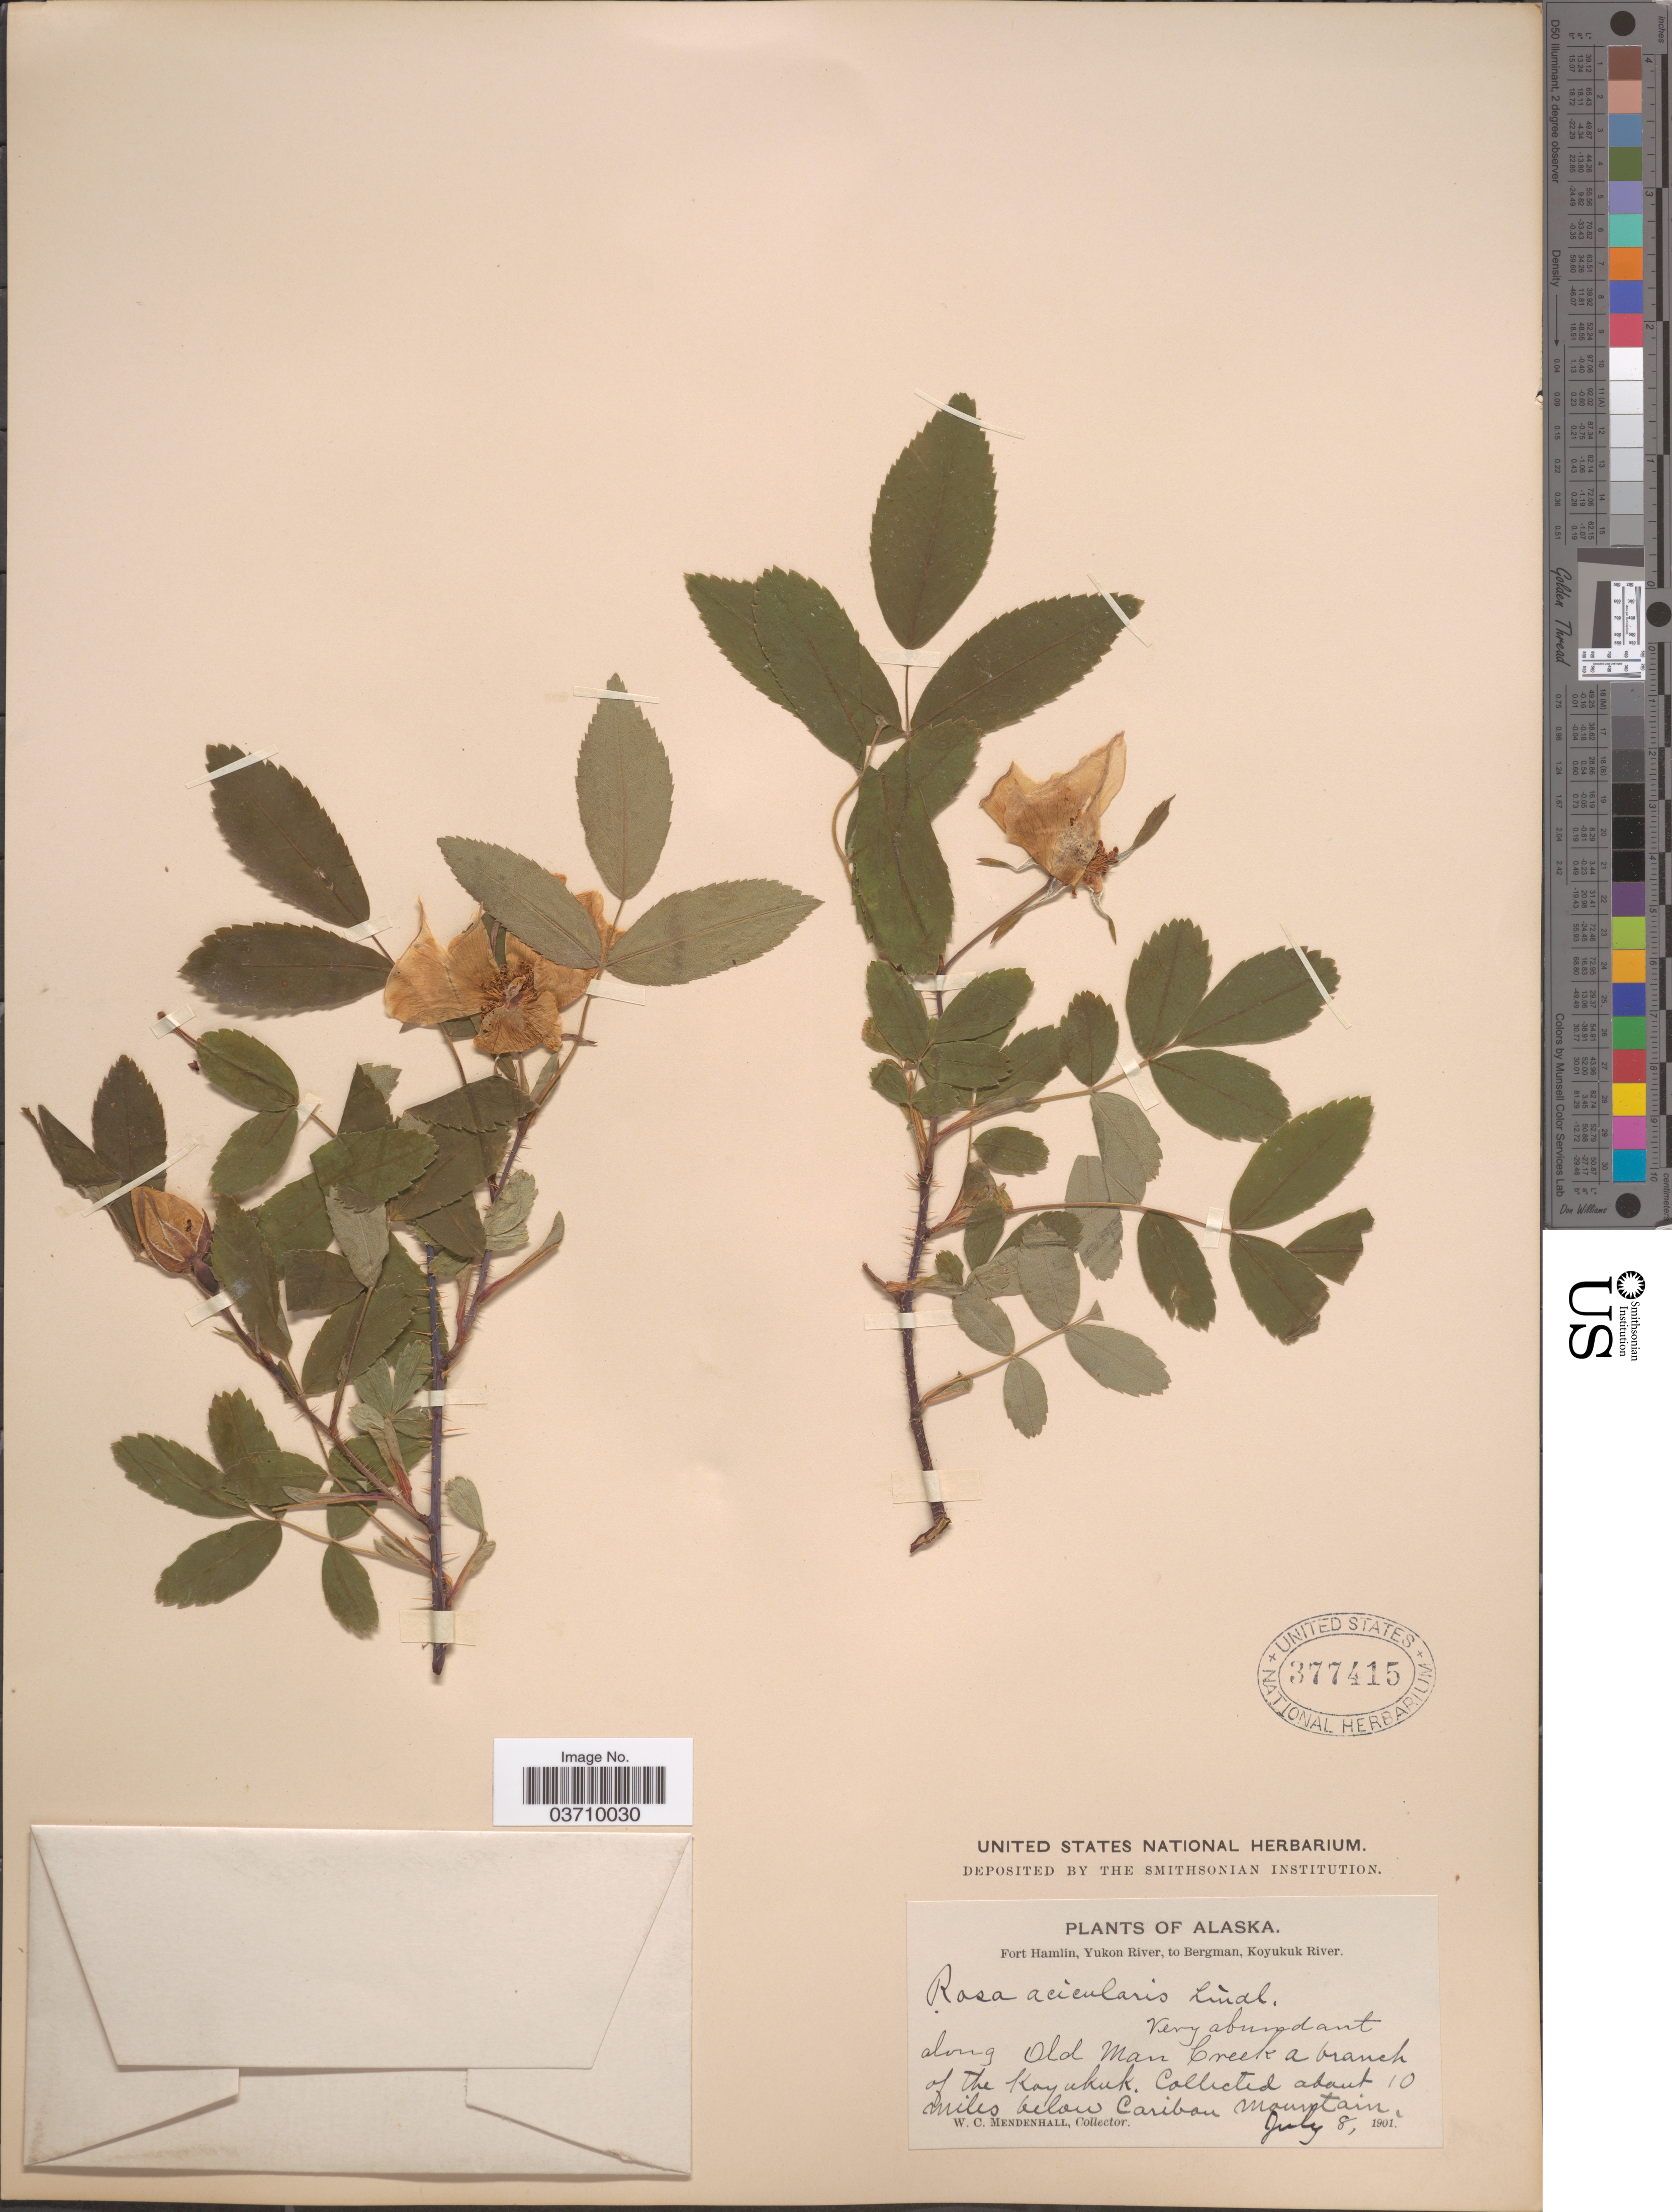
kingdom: Plantae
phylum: Tracheophyta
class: Magnoliopsida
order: Rosales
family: Rosaceae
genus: Rosa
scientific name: Rosa acicularis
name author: Lindl.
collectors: W. Mendenhall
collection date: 1901-07-08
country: United States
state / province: Alaska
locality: Fort Hamlin, Yukon River, to Bergman, Koyukuk River. Along Old Man Creek a branch of the Koyukuk. About 10 miles below Caribou Mountain.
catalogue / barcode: US 377415